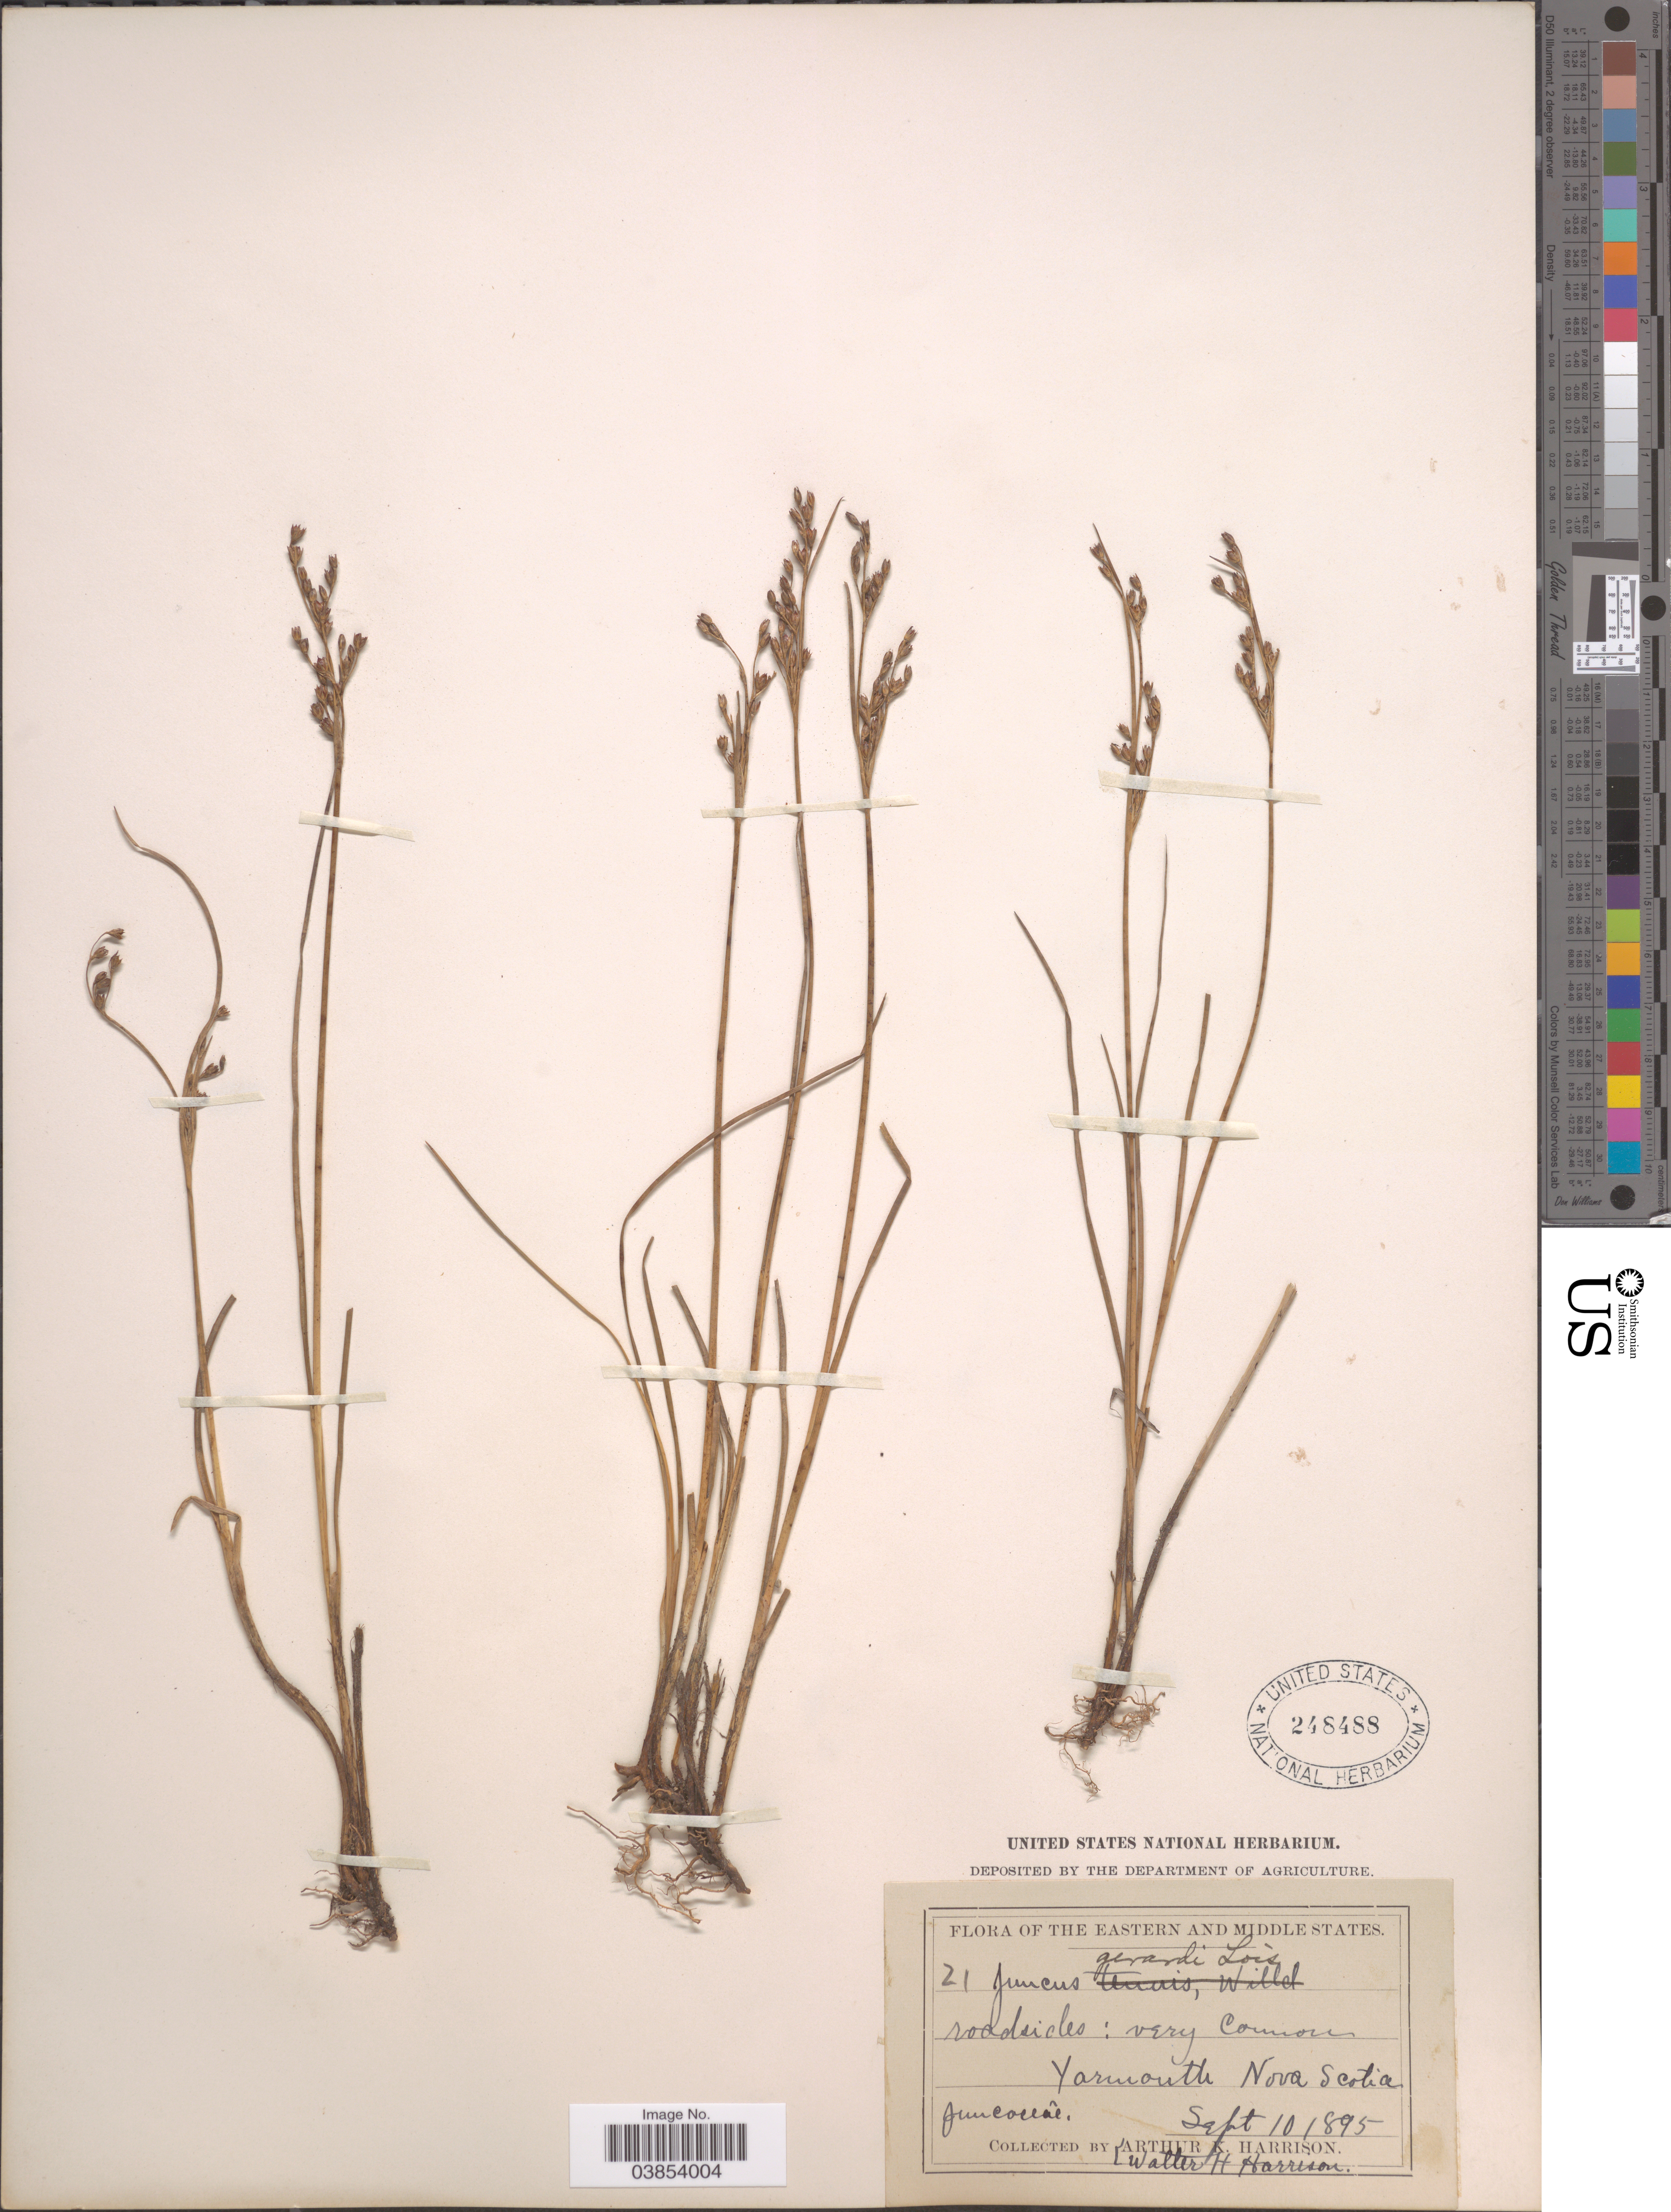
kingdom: Plantae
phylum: Tracheophyta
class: Liliopsida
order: Poales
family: Juncaceae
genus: Juncus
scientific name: Juncus gerardi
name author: Loisel.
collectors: A. K. Harrison & W. H. Harrison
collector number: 21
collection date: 1895-09-10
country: Canada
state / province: Nova Scotia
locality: The Eastern and Middle States. Yarmouth.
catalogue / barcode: US 248488